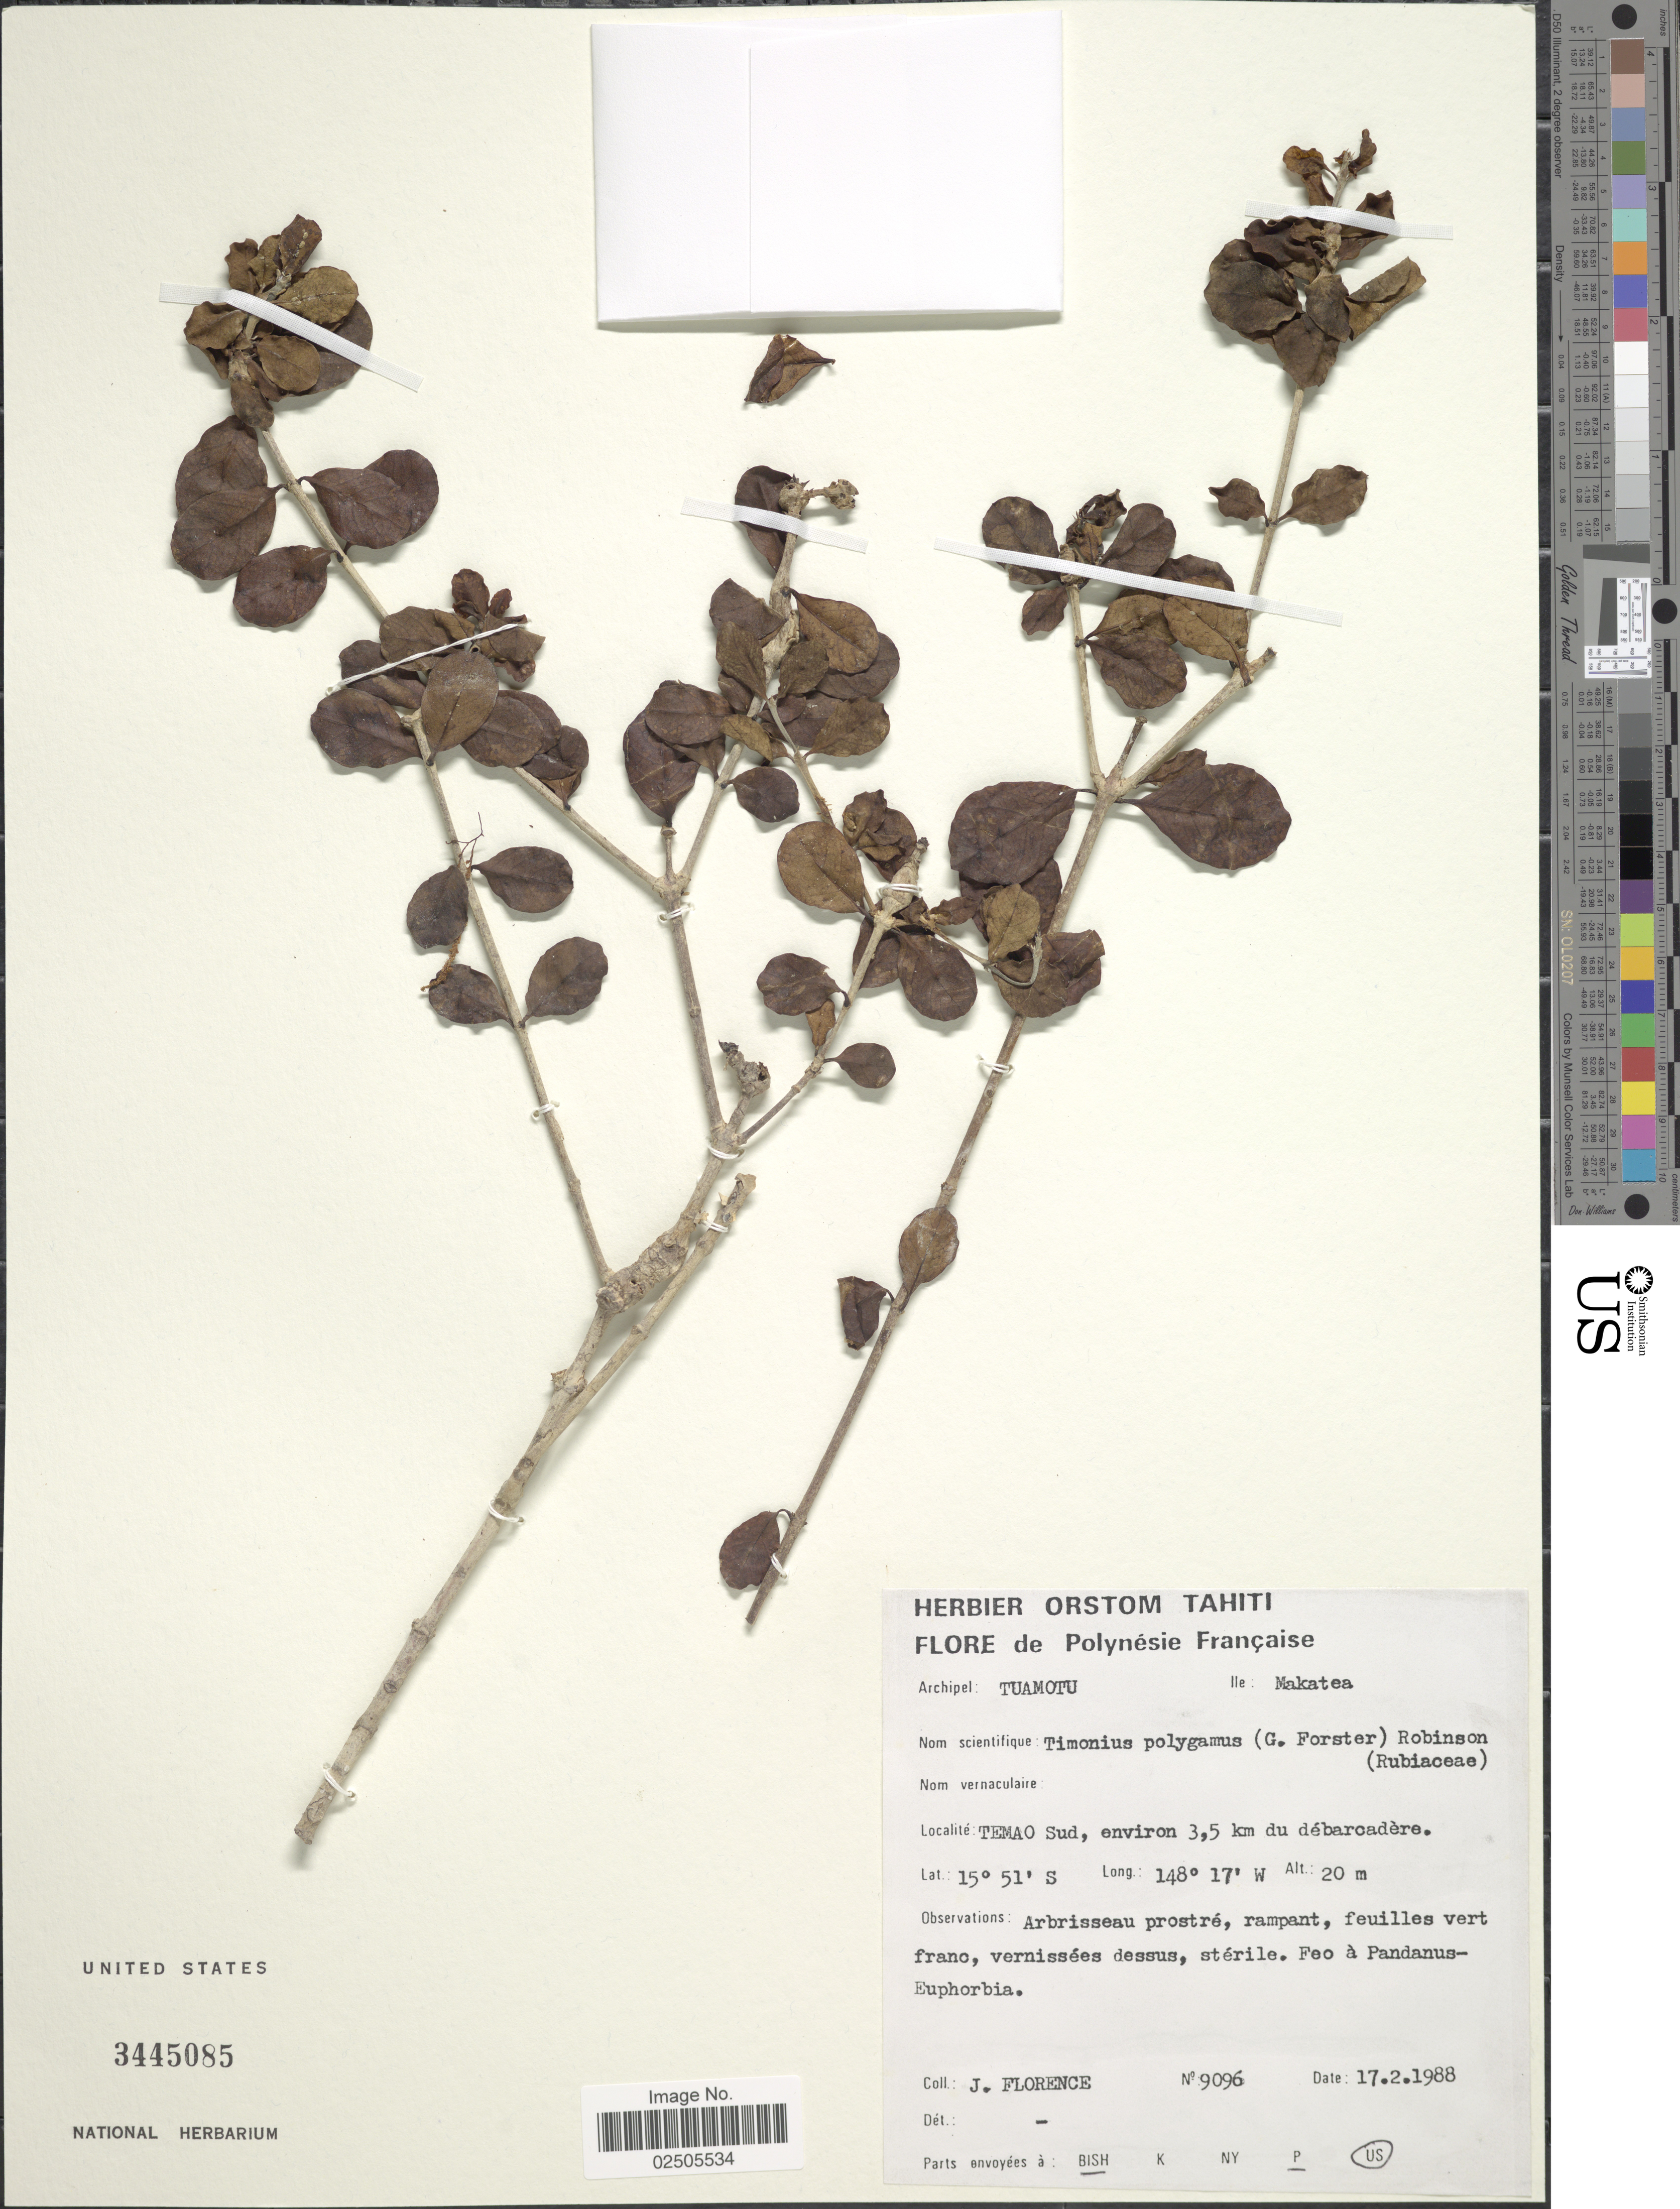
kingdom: Plantae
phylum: Tracheophyta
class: Magnoliopsida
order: Gentianales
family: Rubiaceae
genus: Timonius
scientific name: Timonius polygamus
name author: (G. Forst.) Rob.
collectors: J. Florence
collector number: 9096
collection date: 1988-02-17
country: French Polynesia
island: Makatea [Aurora]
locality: Tuamotu, Makatea, Temao ud, environ 3.5 km du debarcadere [interpreted]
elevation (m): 20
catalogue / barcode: US 3445085